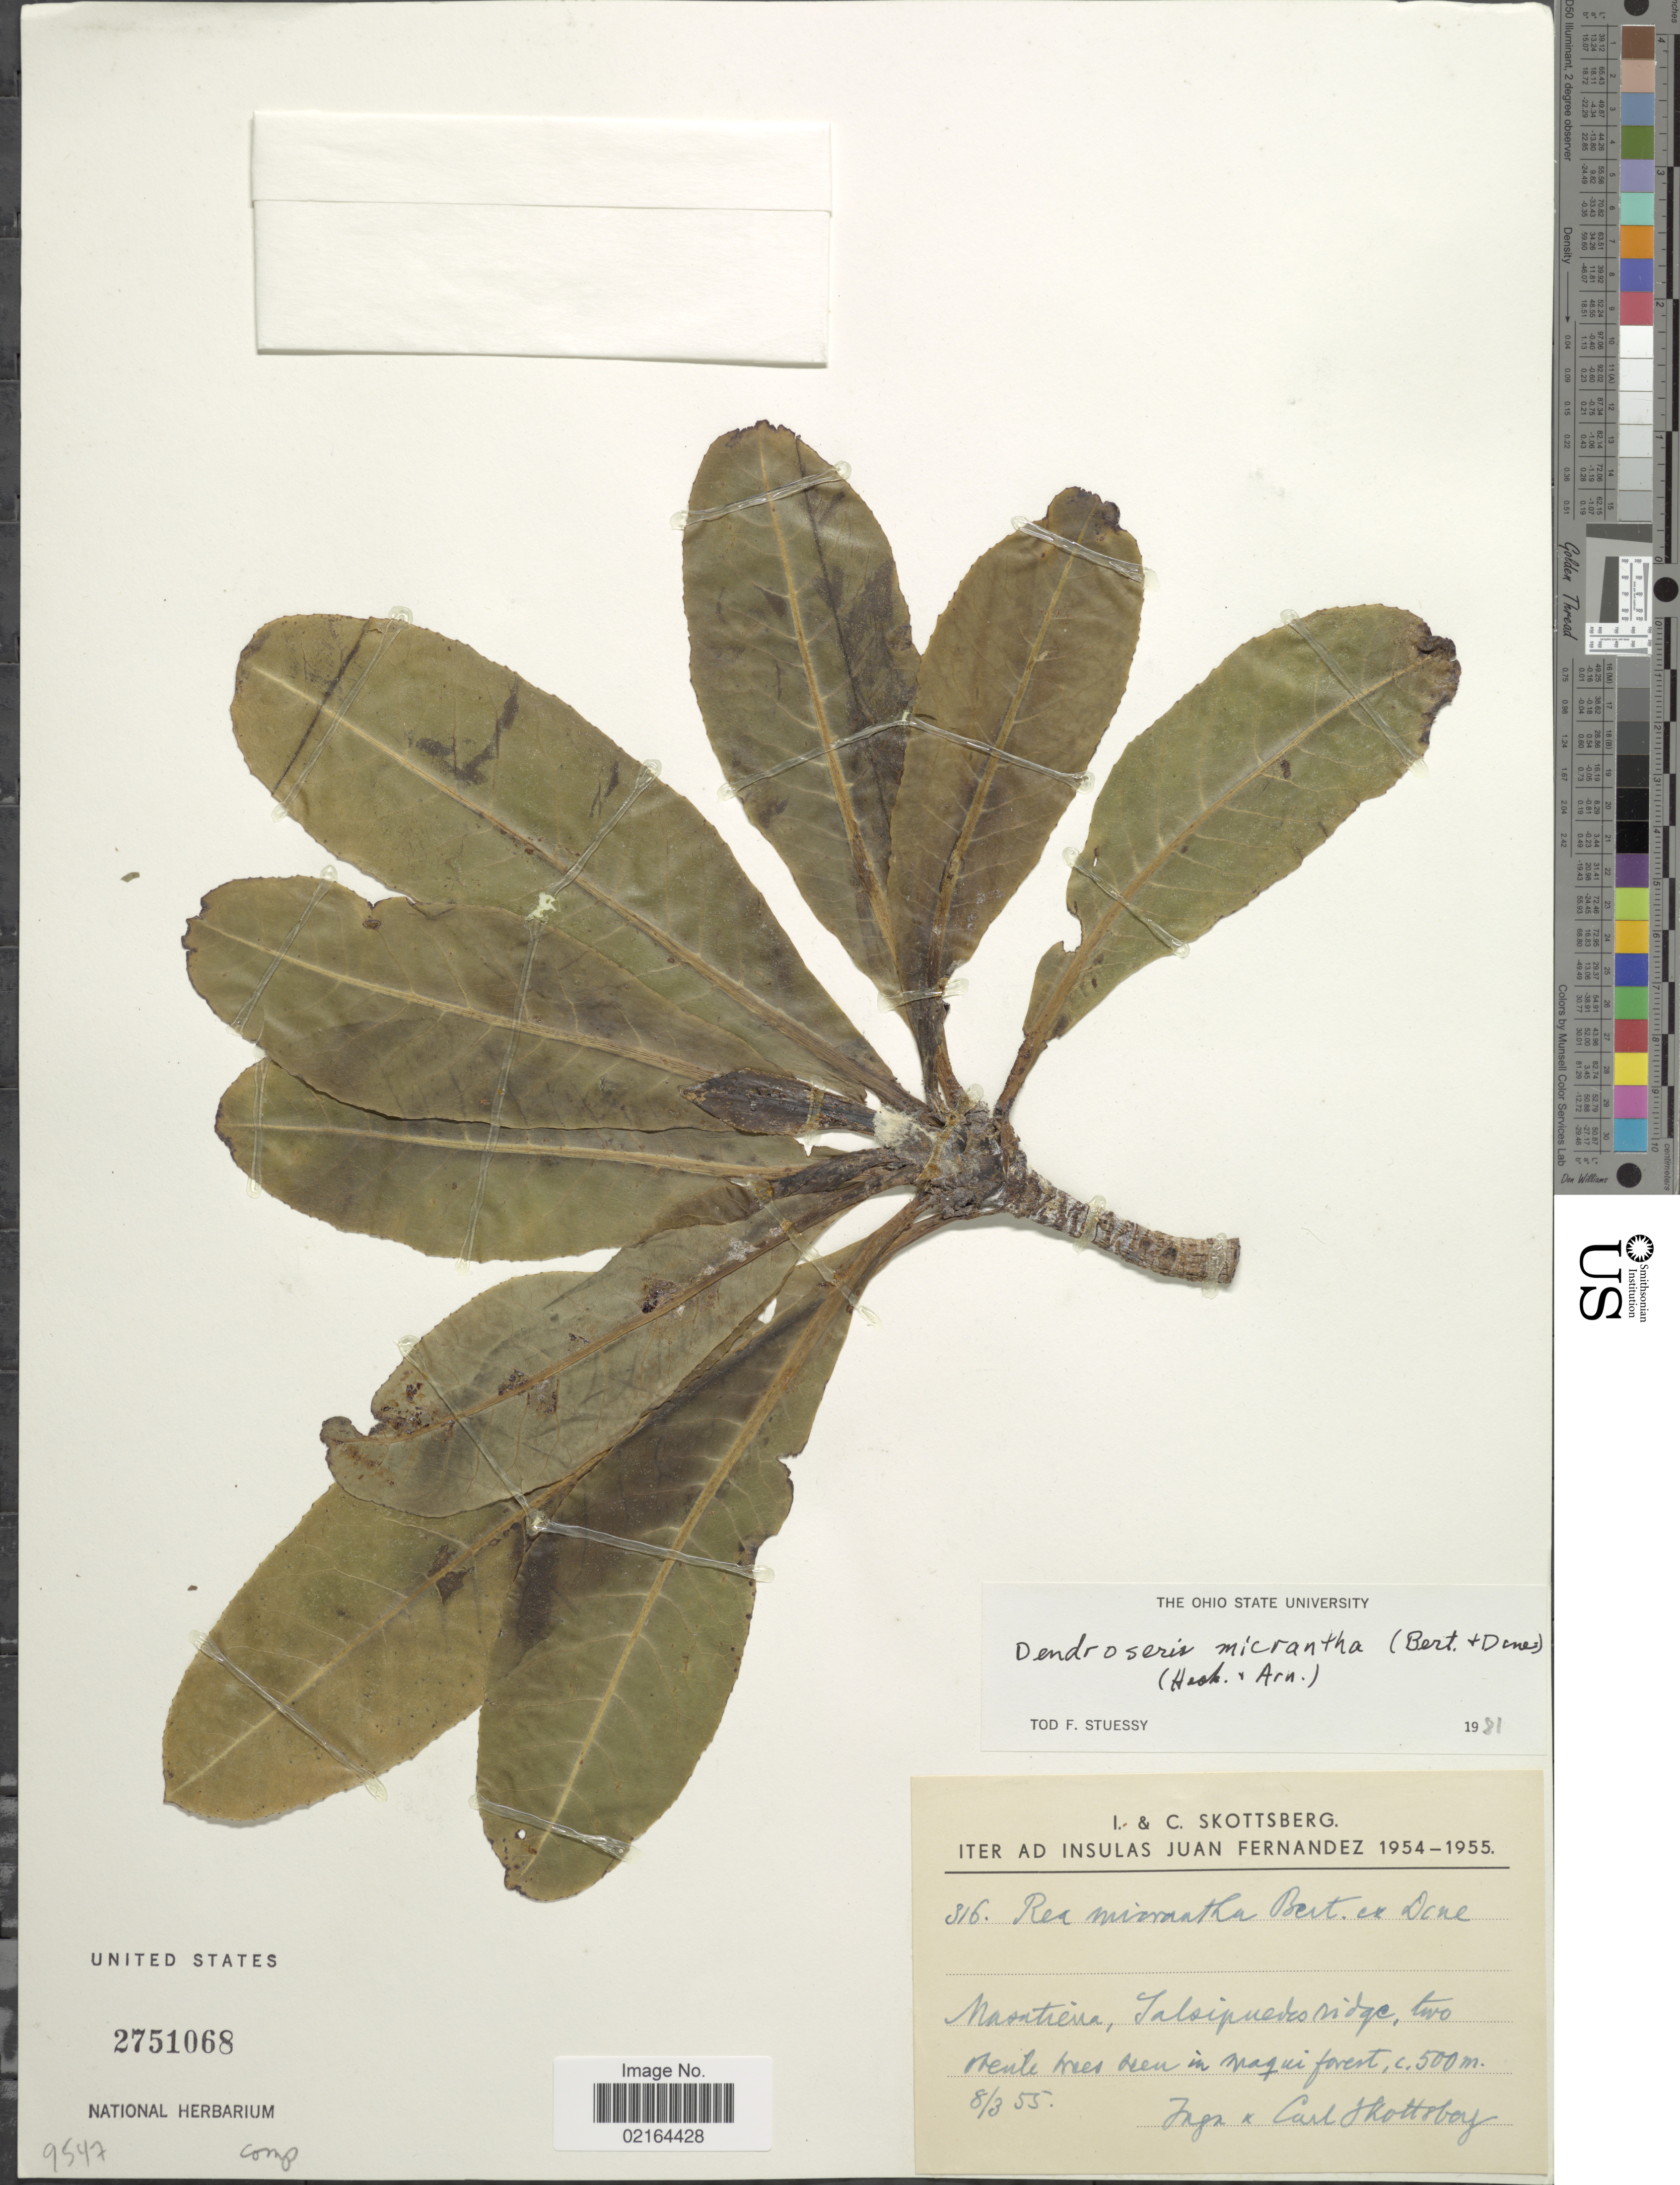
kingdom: Plantae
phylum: Tracheophyta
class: Magnoliopsida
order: Asterales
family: Asteraceae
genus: Sonchus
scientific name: Sonchus micranthus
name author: (Bertero ex Decne.) S.C. Kim & Mejías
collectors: I. Skottsberg & C. Skottsberg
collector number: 316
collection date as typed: Transcribed d/m/y: 8/3/55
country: Chile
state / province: Valparaíso (V)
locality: Iter ad Insulas Juan Fernandez, Masatierra,Salsipuedes ridge.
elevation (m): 500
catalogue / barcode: US 2751068